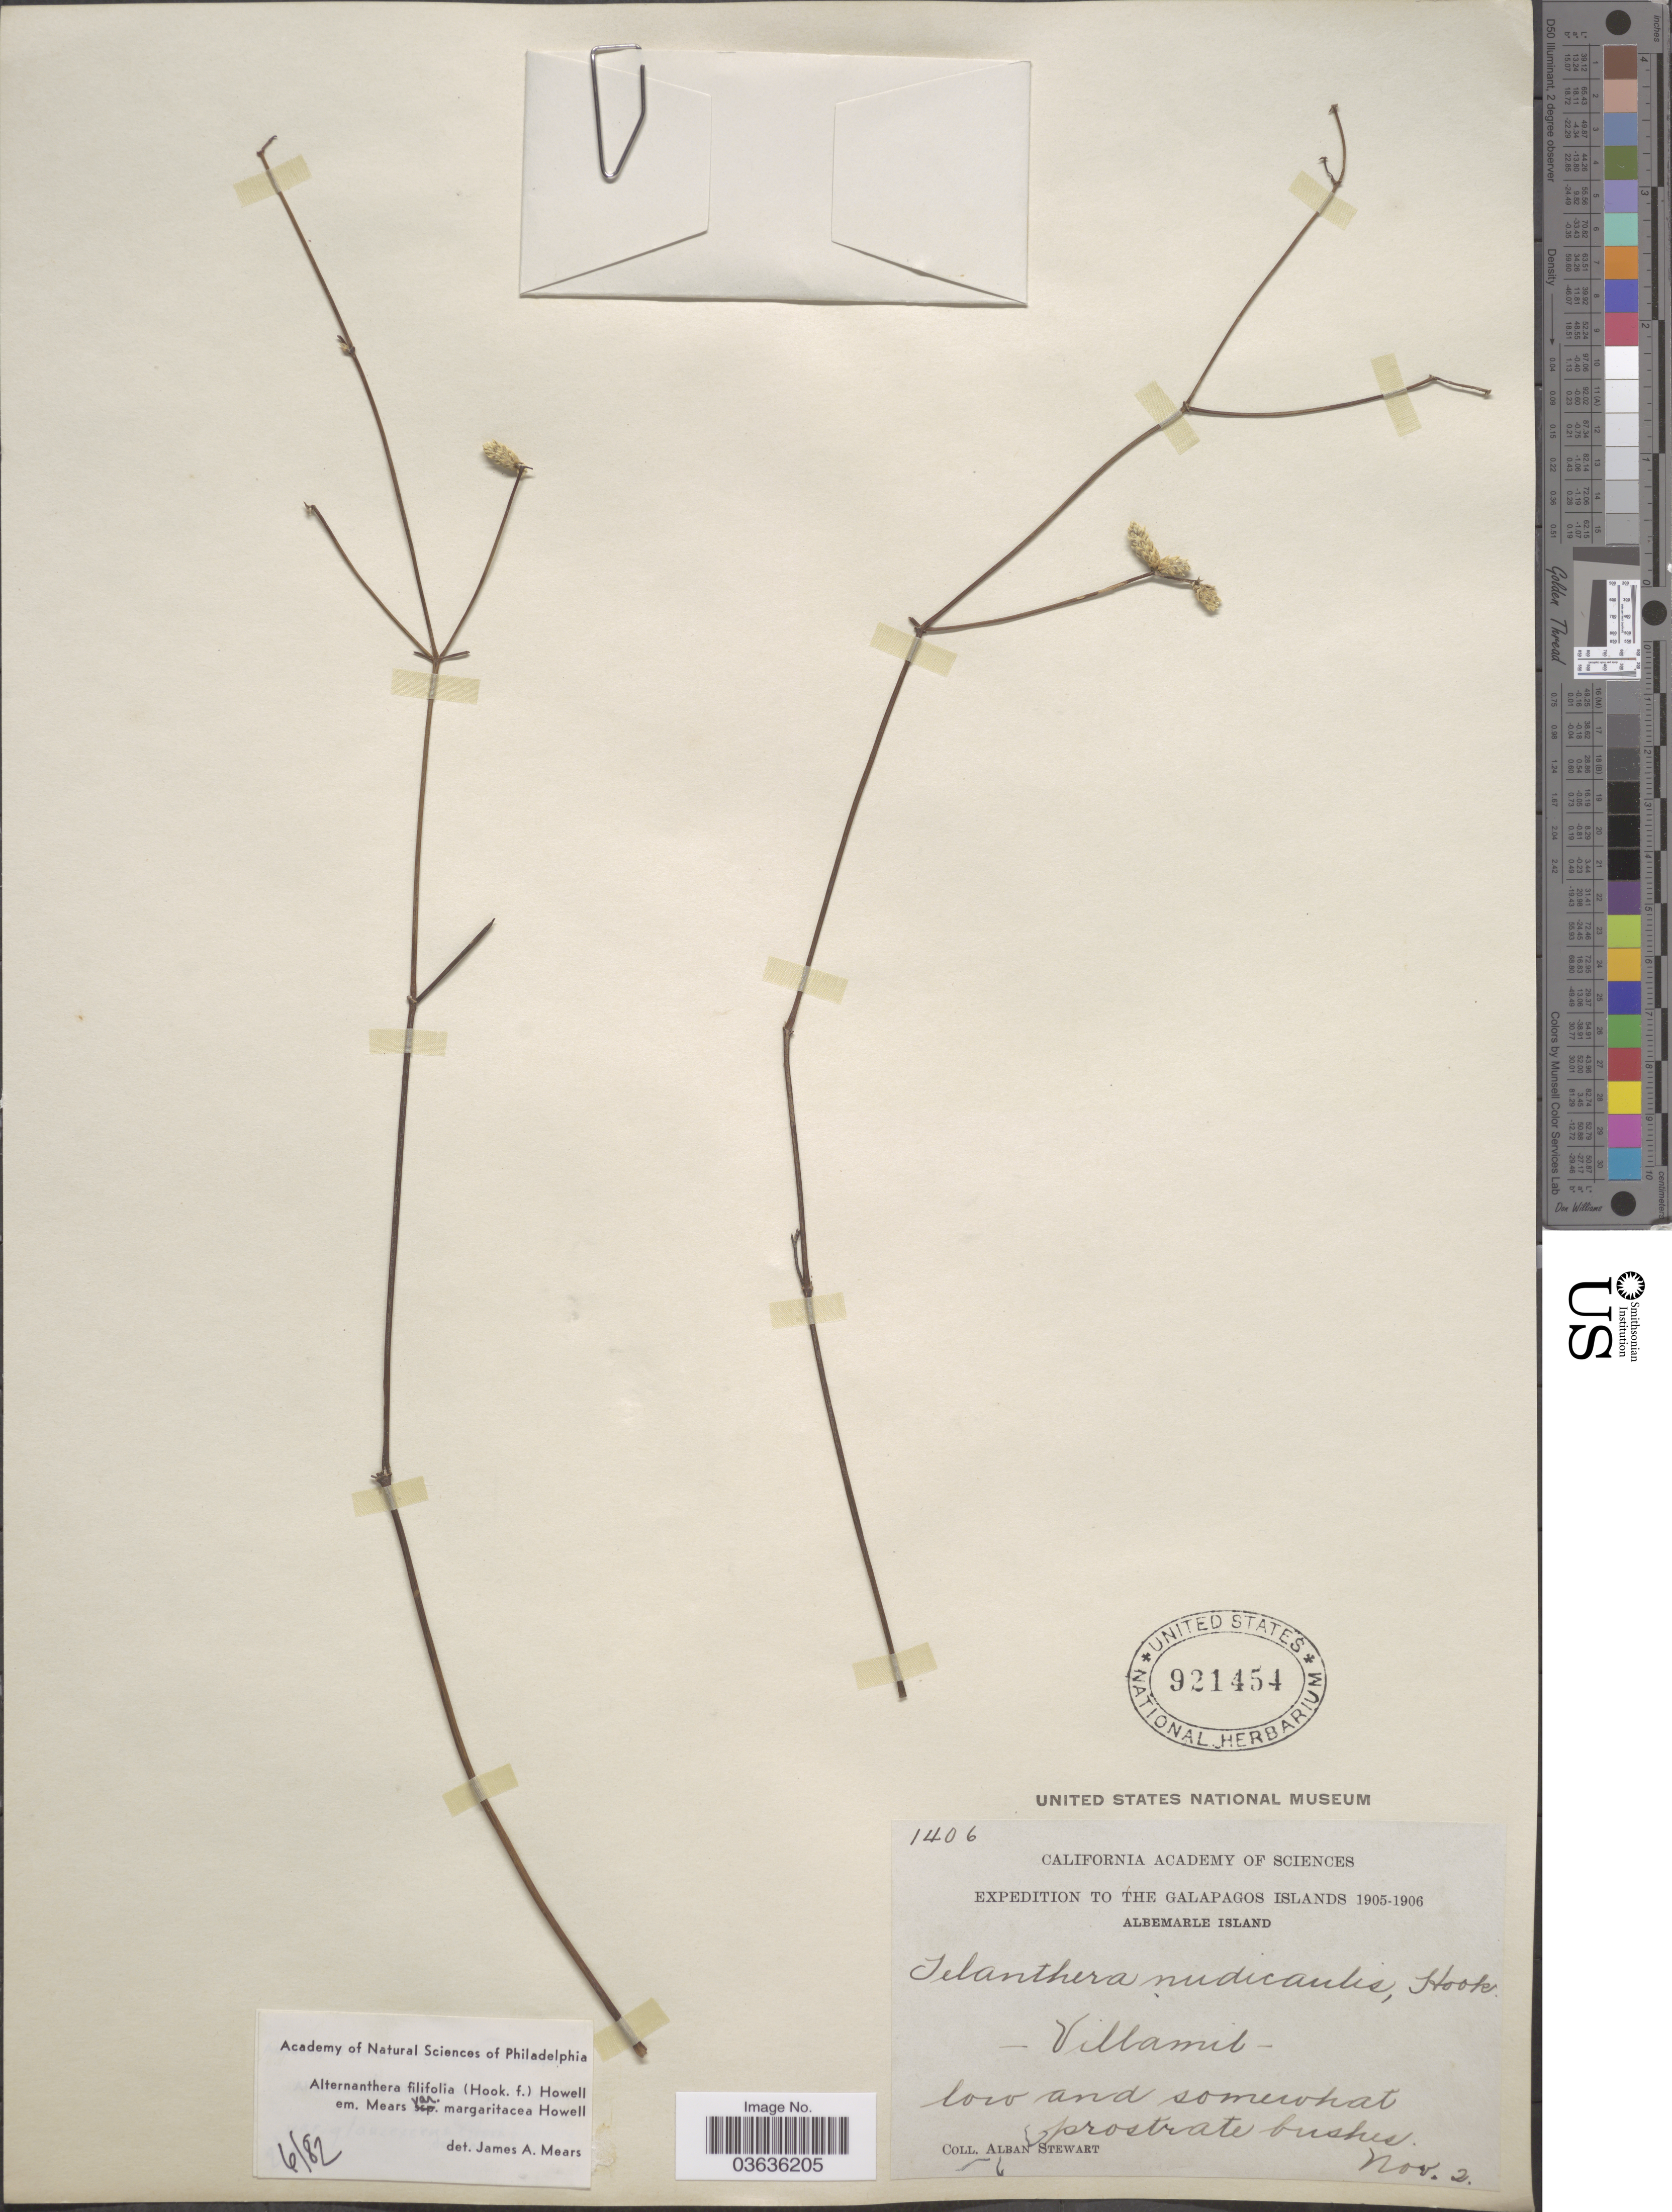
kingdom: Plantae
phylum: Tracheophyta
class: Magnoliopsida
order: Caryophyllales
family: Amaranthaceae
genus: Alternanthera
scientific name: Alternanthera filifolia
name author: (Hook. f.) J.T. Howell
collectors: A. Stewart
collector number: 1406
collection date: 1905-11-02/1906-11-02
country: Ecuador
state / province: Colón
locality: The Galapagos Islands. Albemarle Island. Villamil.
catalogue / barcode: US 921454